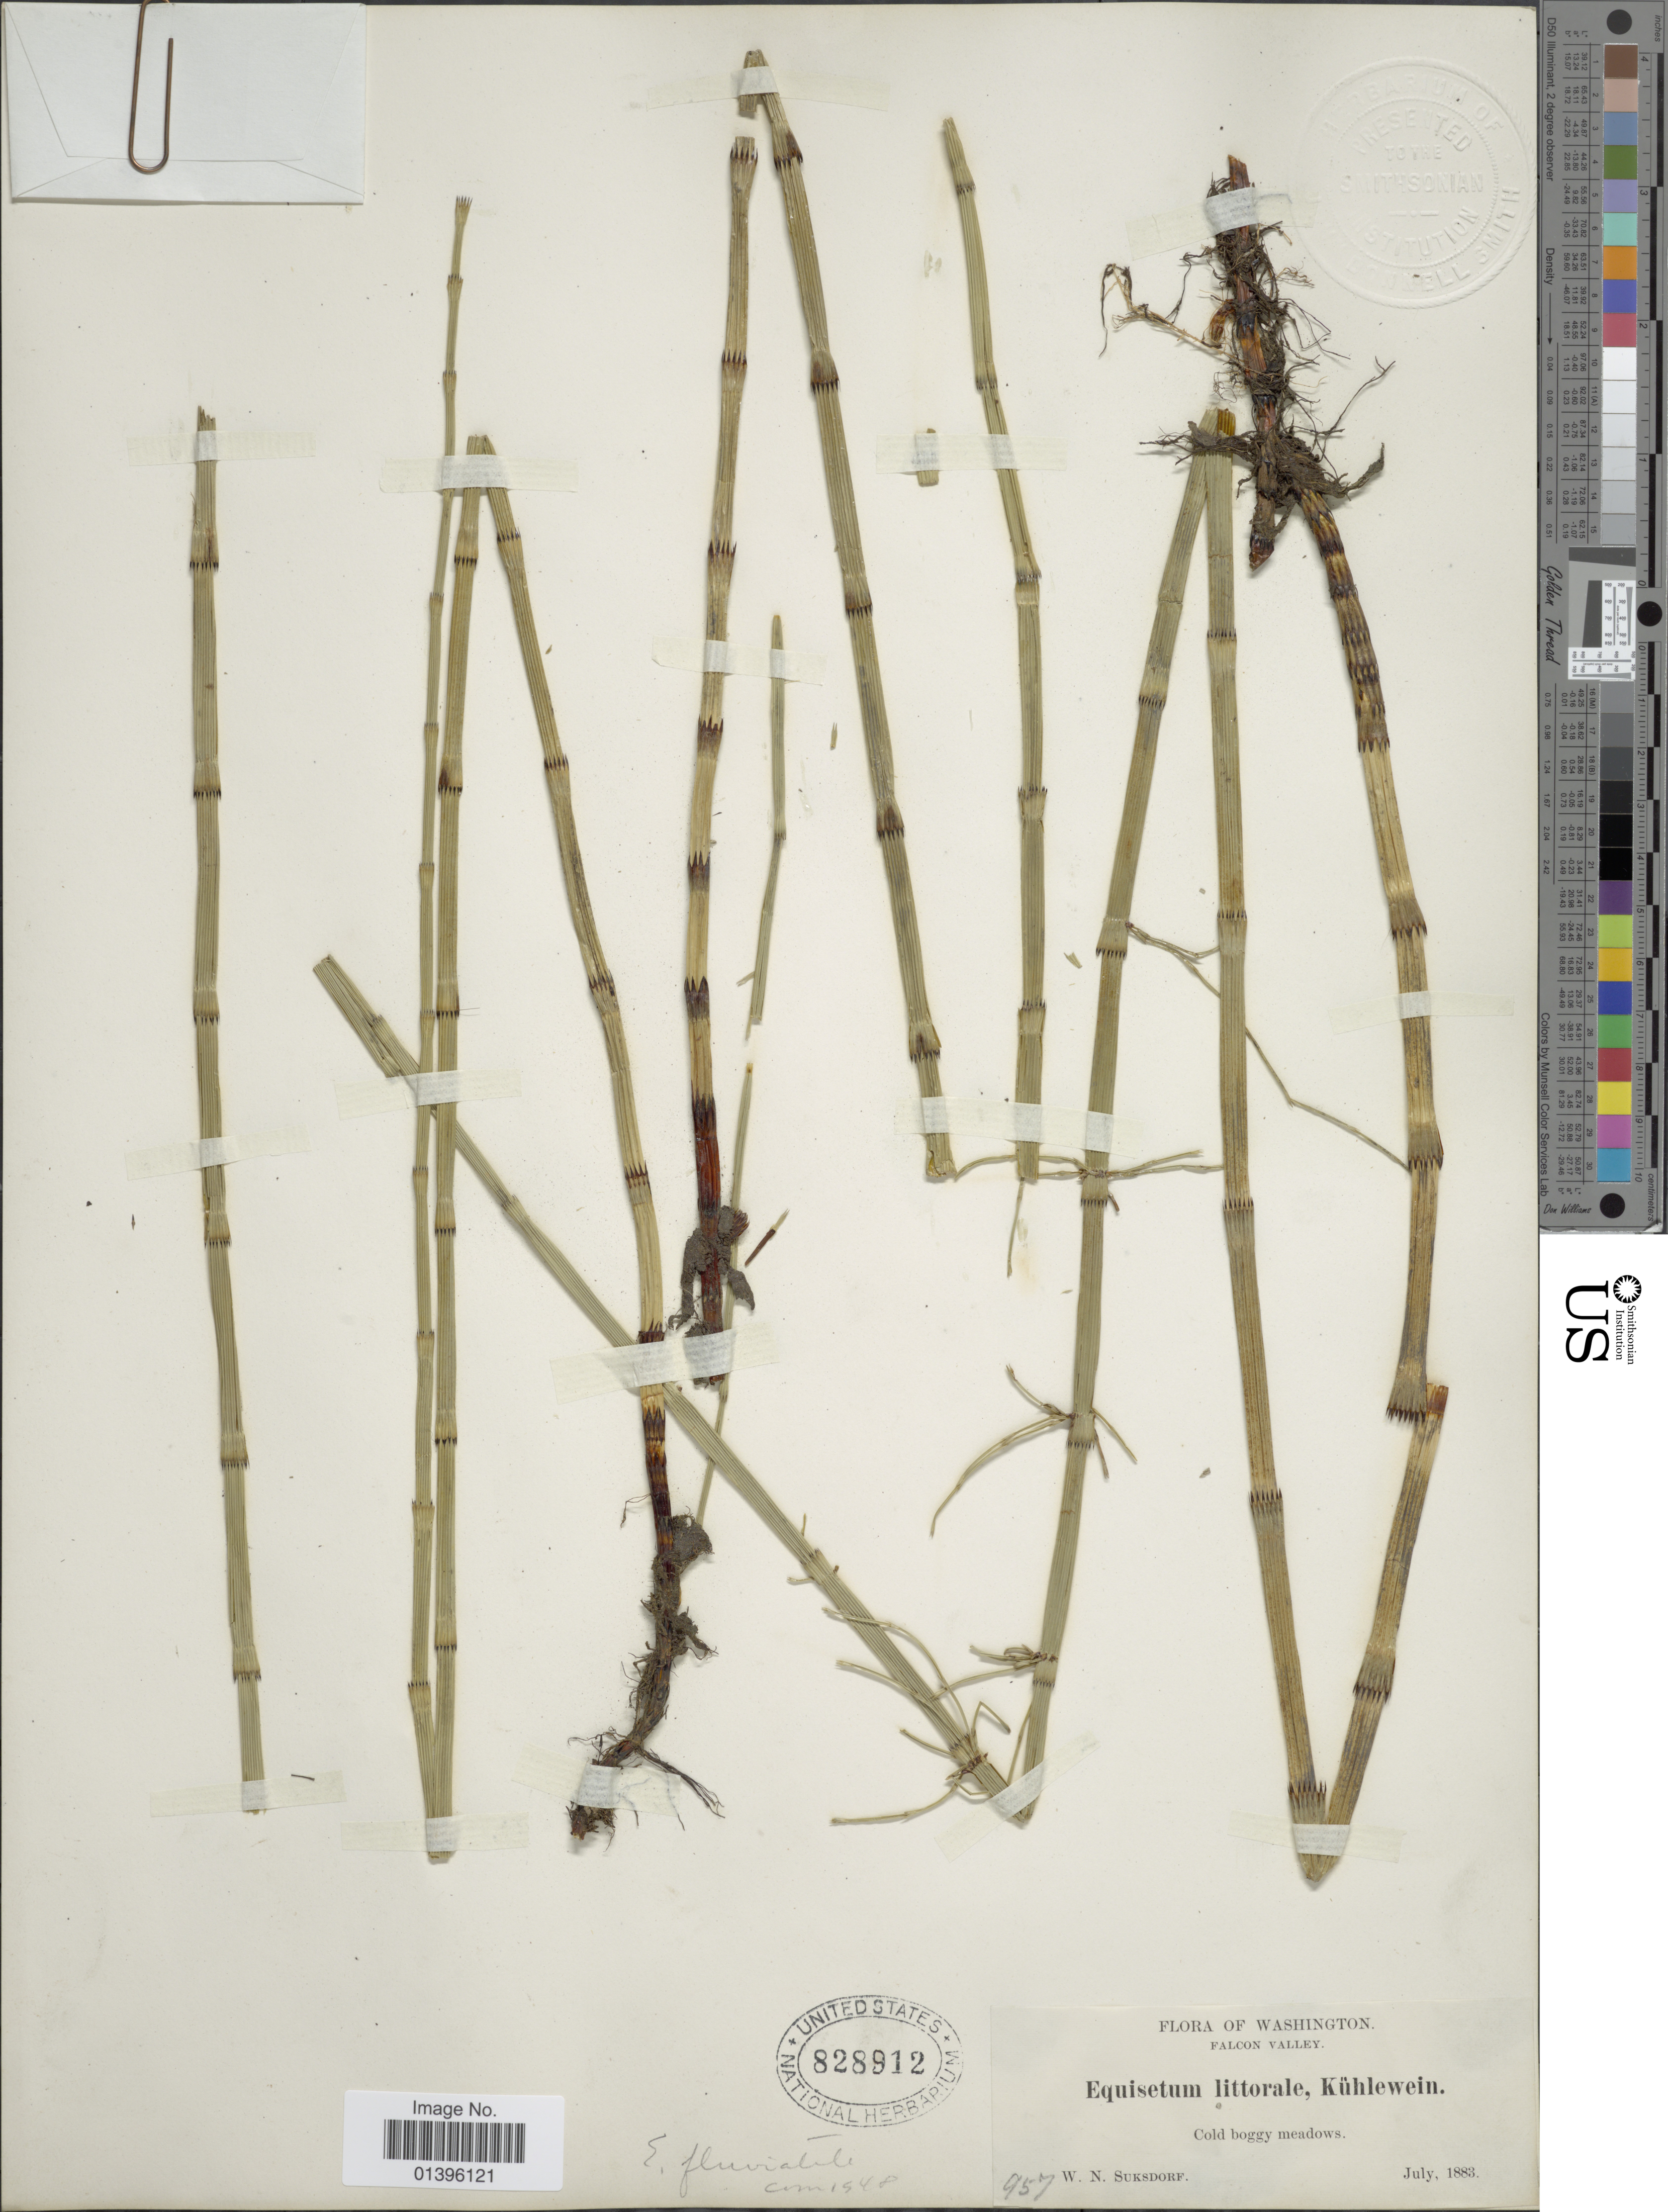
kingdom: Plantae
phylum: Tracheophyta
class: Polypodiopsida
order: Equisetales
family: Equisetaceae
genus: Equisetum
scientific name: Equisetum fluviatile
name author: L.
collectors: W. N. Suksdorf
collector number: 957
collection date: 1883-07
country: United States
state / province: Washington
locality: Falcon Valley. Cold boggy meadows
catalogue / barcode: US 828912